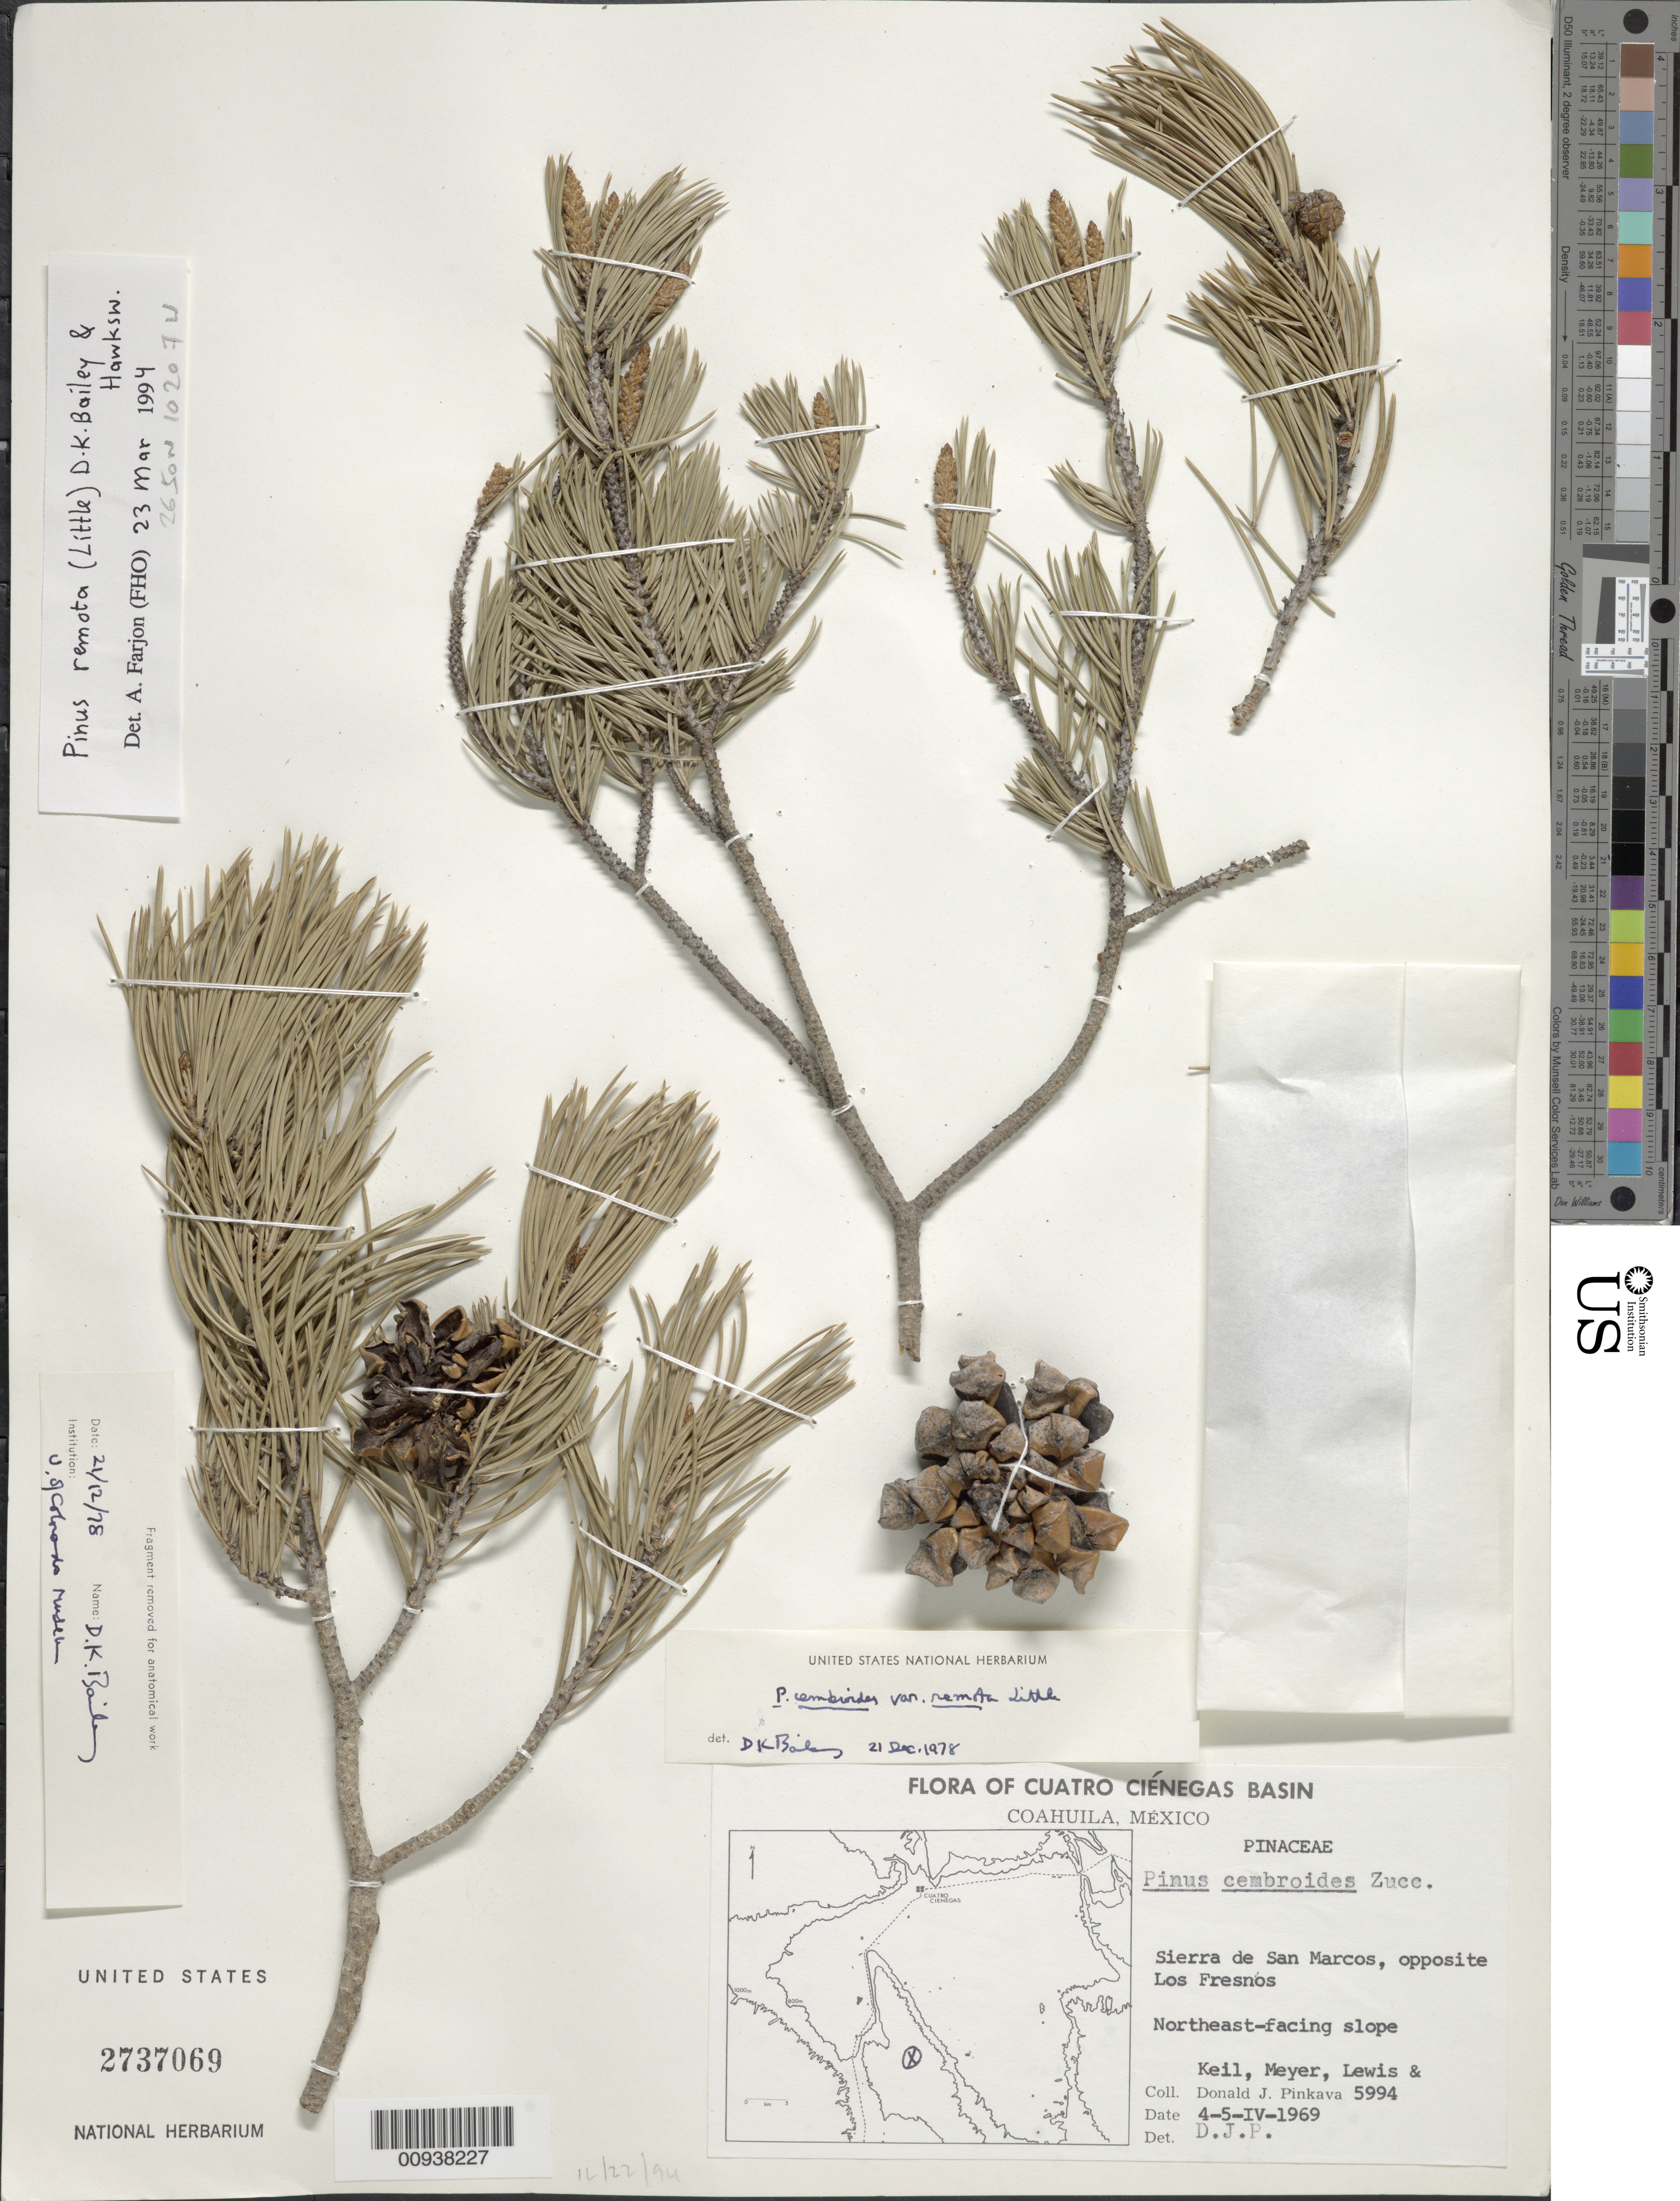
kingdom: Plantae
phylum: Tracheophyta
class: Pinopsida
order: Pinales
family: Pinaceae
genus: Pinus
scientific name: Pinus remota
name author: (Little) D.K. Bailey & D. Hawksw.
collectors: D. J. Pinkava, D. J. Keil, -- Meyer & -- Lewis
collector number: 5994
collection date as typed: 04 Apr 1969 to 05 Apr 1969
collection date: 1969-04-04/1969-04-05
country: Mexico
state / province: Coahuila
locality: Sierra de San Marcos, opposite Los Fresnos.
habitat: Northeast-facing slope.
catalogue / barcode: US 2737069